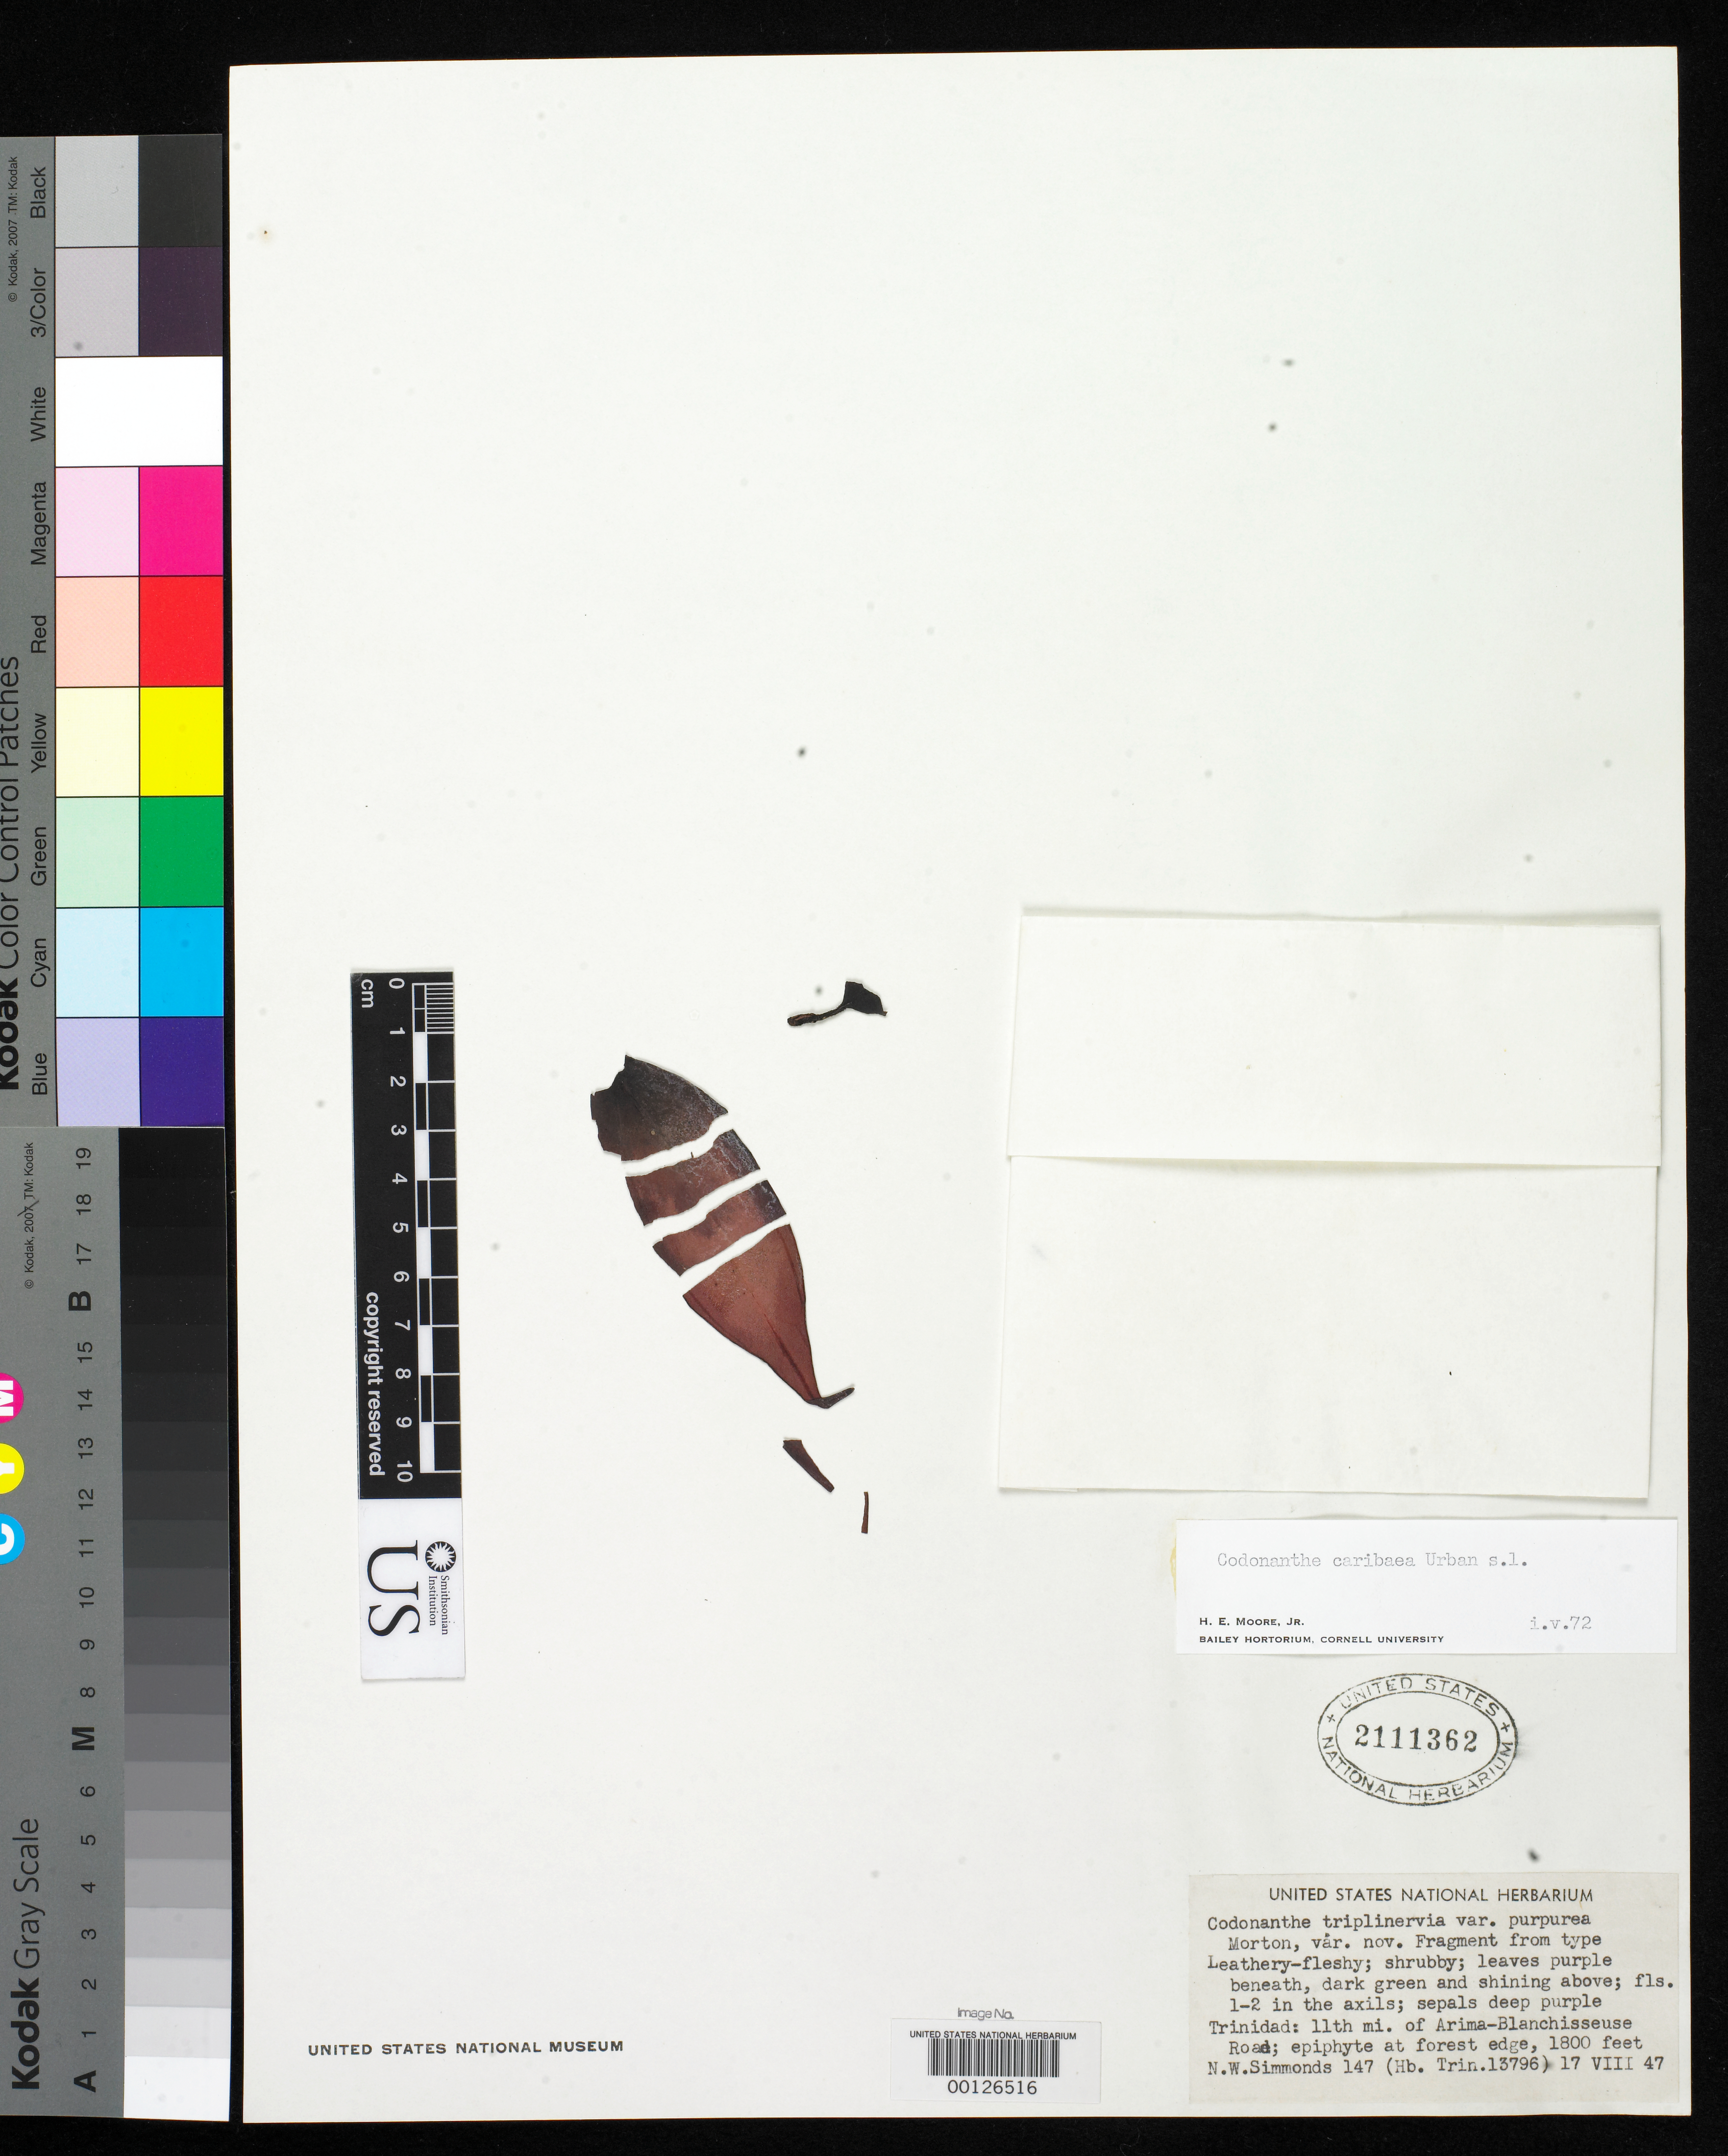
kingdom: Plantae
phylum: Tracheophyta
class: Magnoliopsida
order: Lamiales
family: Gesneriaceae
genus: Codonanthe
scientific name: Codonanthe triplinervia var. purpurea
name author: C.V. Morton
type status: Type Fragment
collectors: N. W. Simmonds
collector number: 147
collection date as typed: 17 Aug 1947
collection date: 1947-08-17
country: Trinidad and Tobago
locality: Arima, Blanchisseuse road.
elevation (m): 549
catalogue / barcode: US 2111362